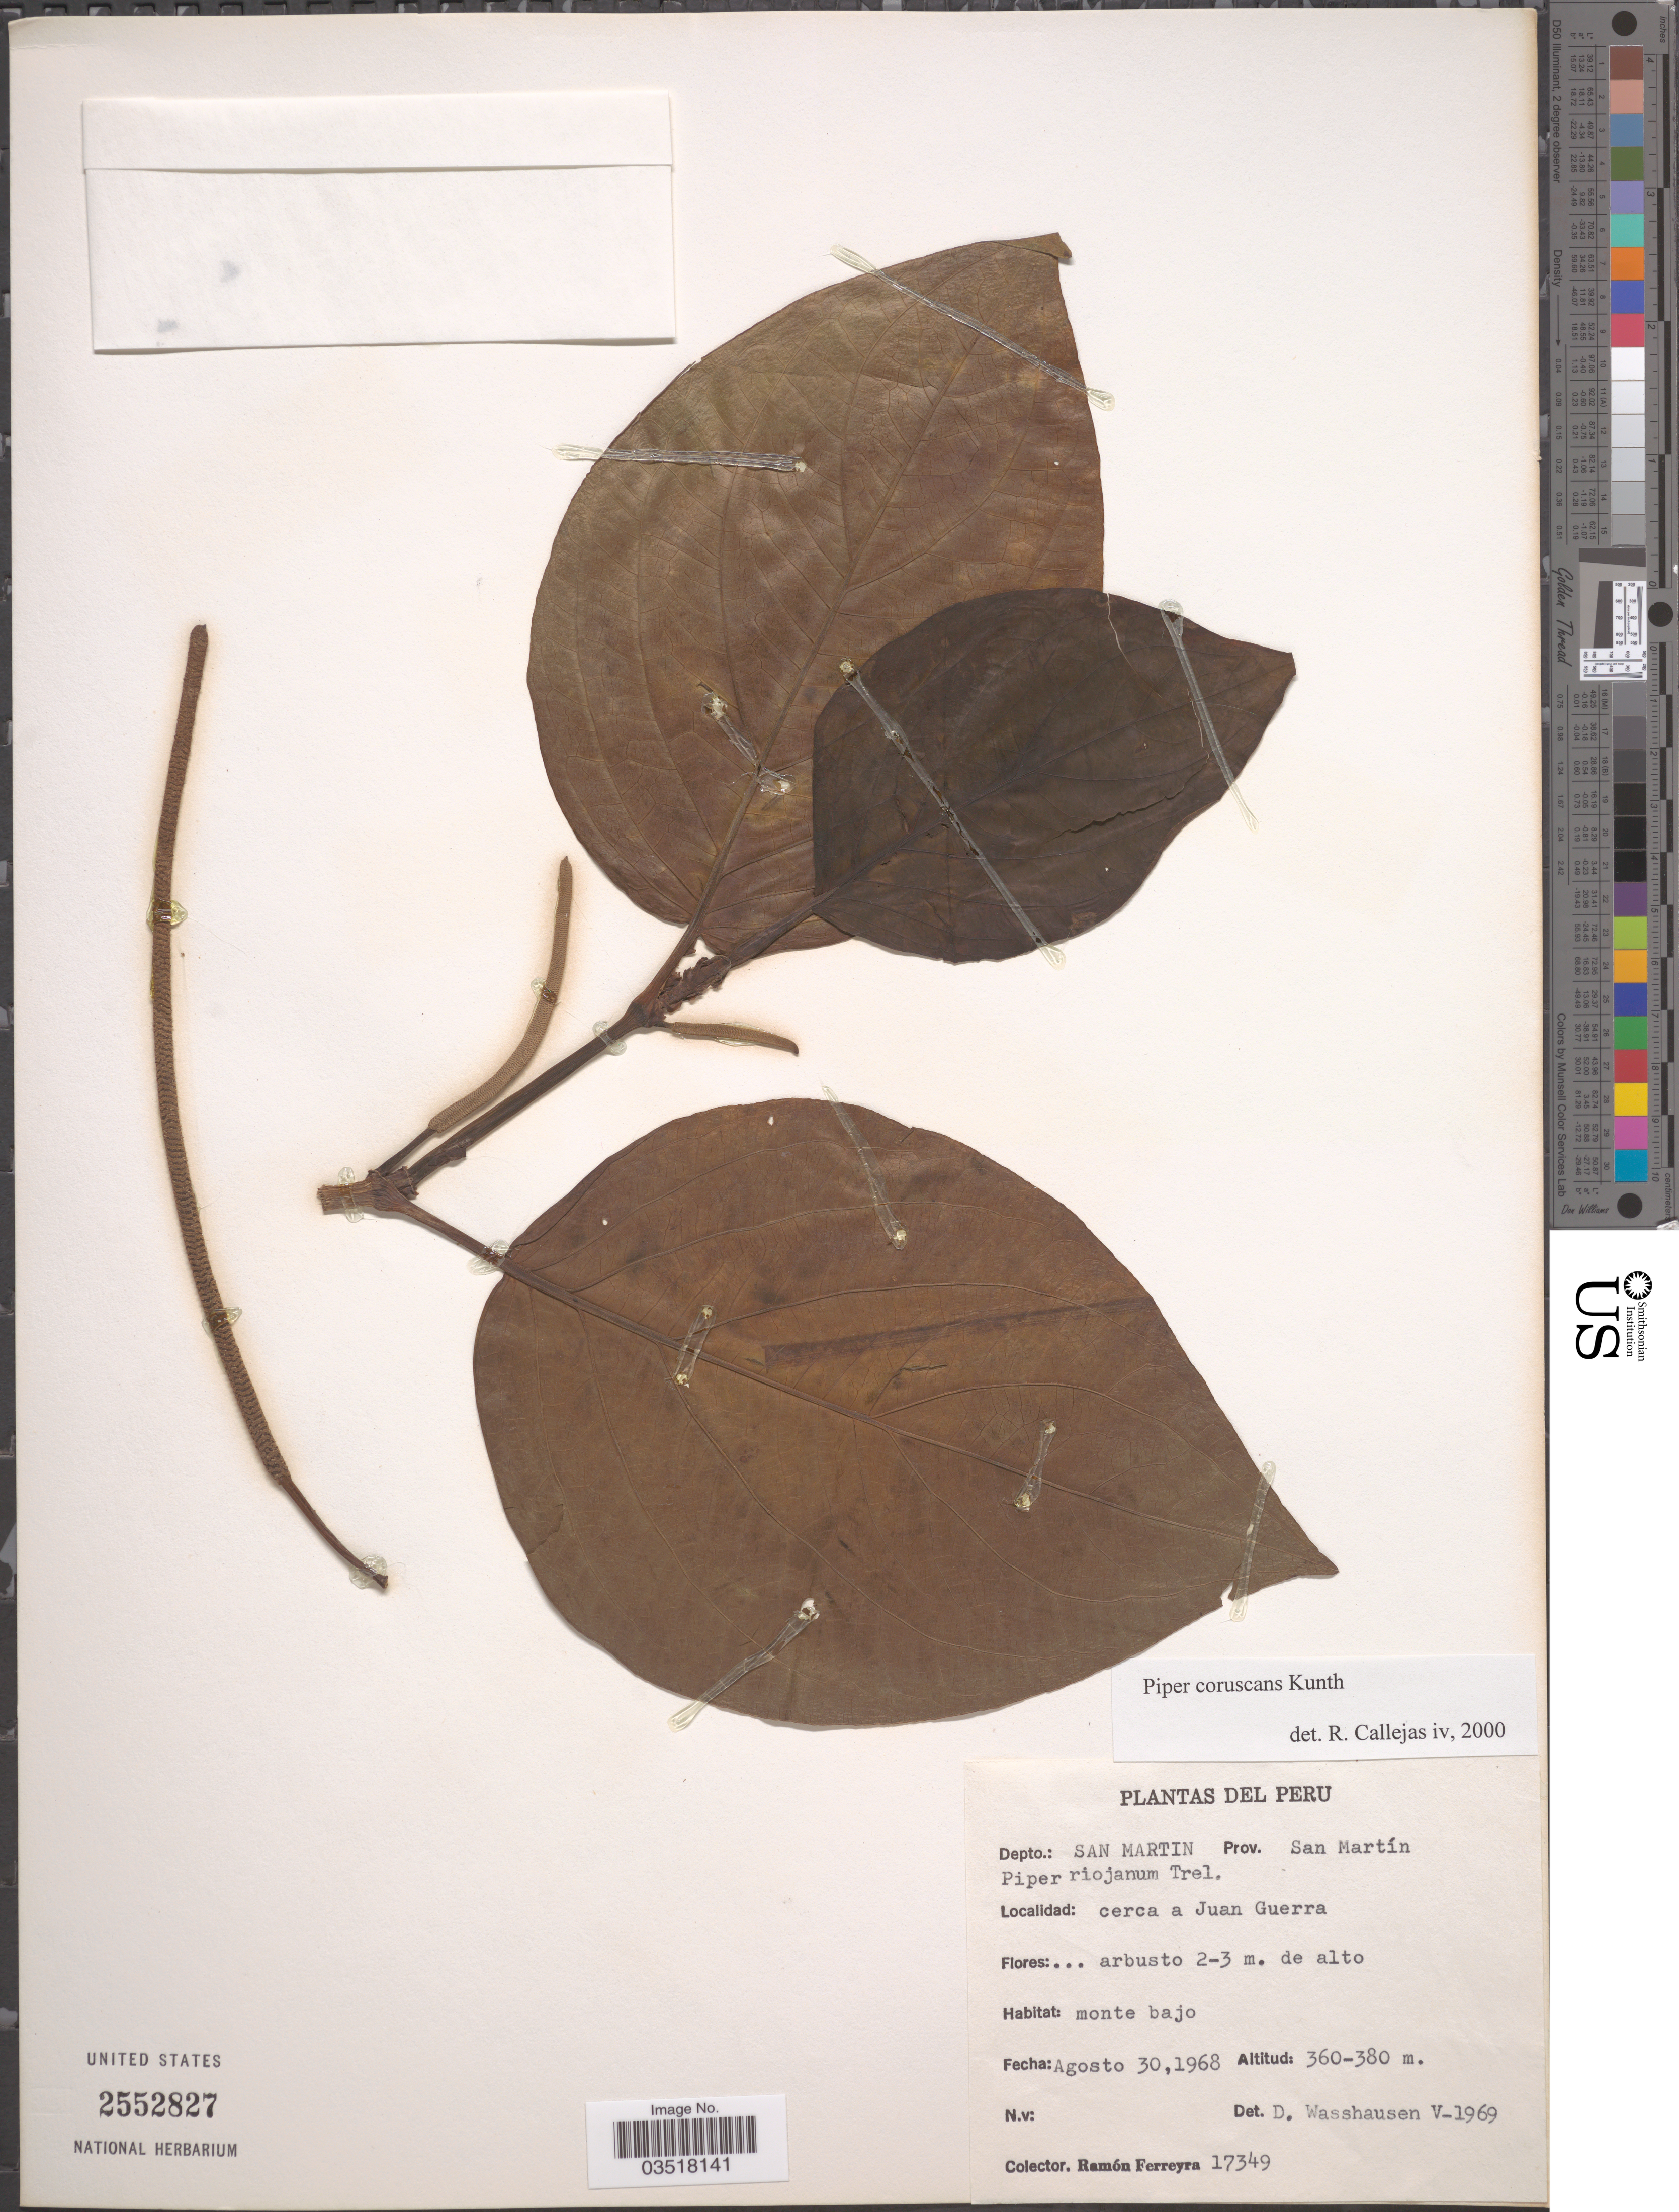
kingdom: Plantae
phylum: Tracheophyta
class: Magnoliopsida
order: Piperales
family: Piperaceae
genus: Piper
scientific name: Piper coruscans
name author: Kunth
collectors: R. A. Ferreyra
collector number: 17349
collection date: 1968-08-30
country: Peru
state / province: San Martín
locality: Depto.: San Martin. Cerca a Juan Guerra.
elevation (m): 360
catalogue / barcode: US 2552827